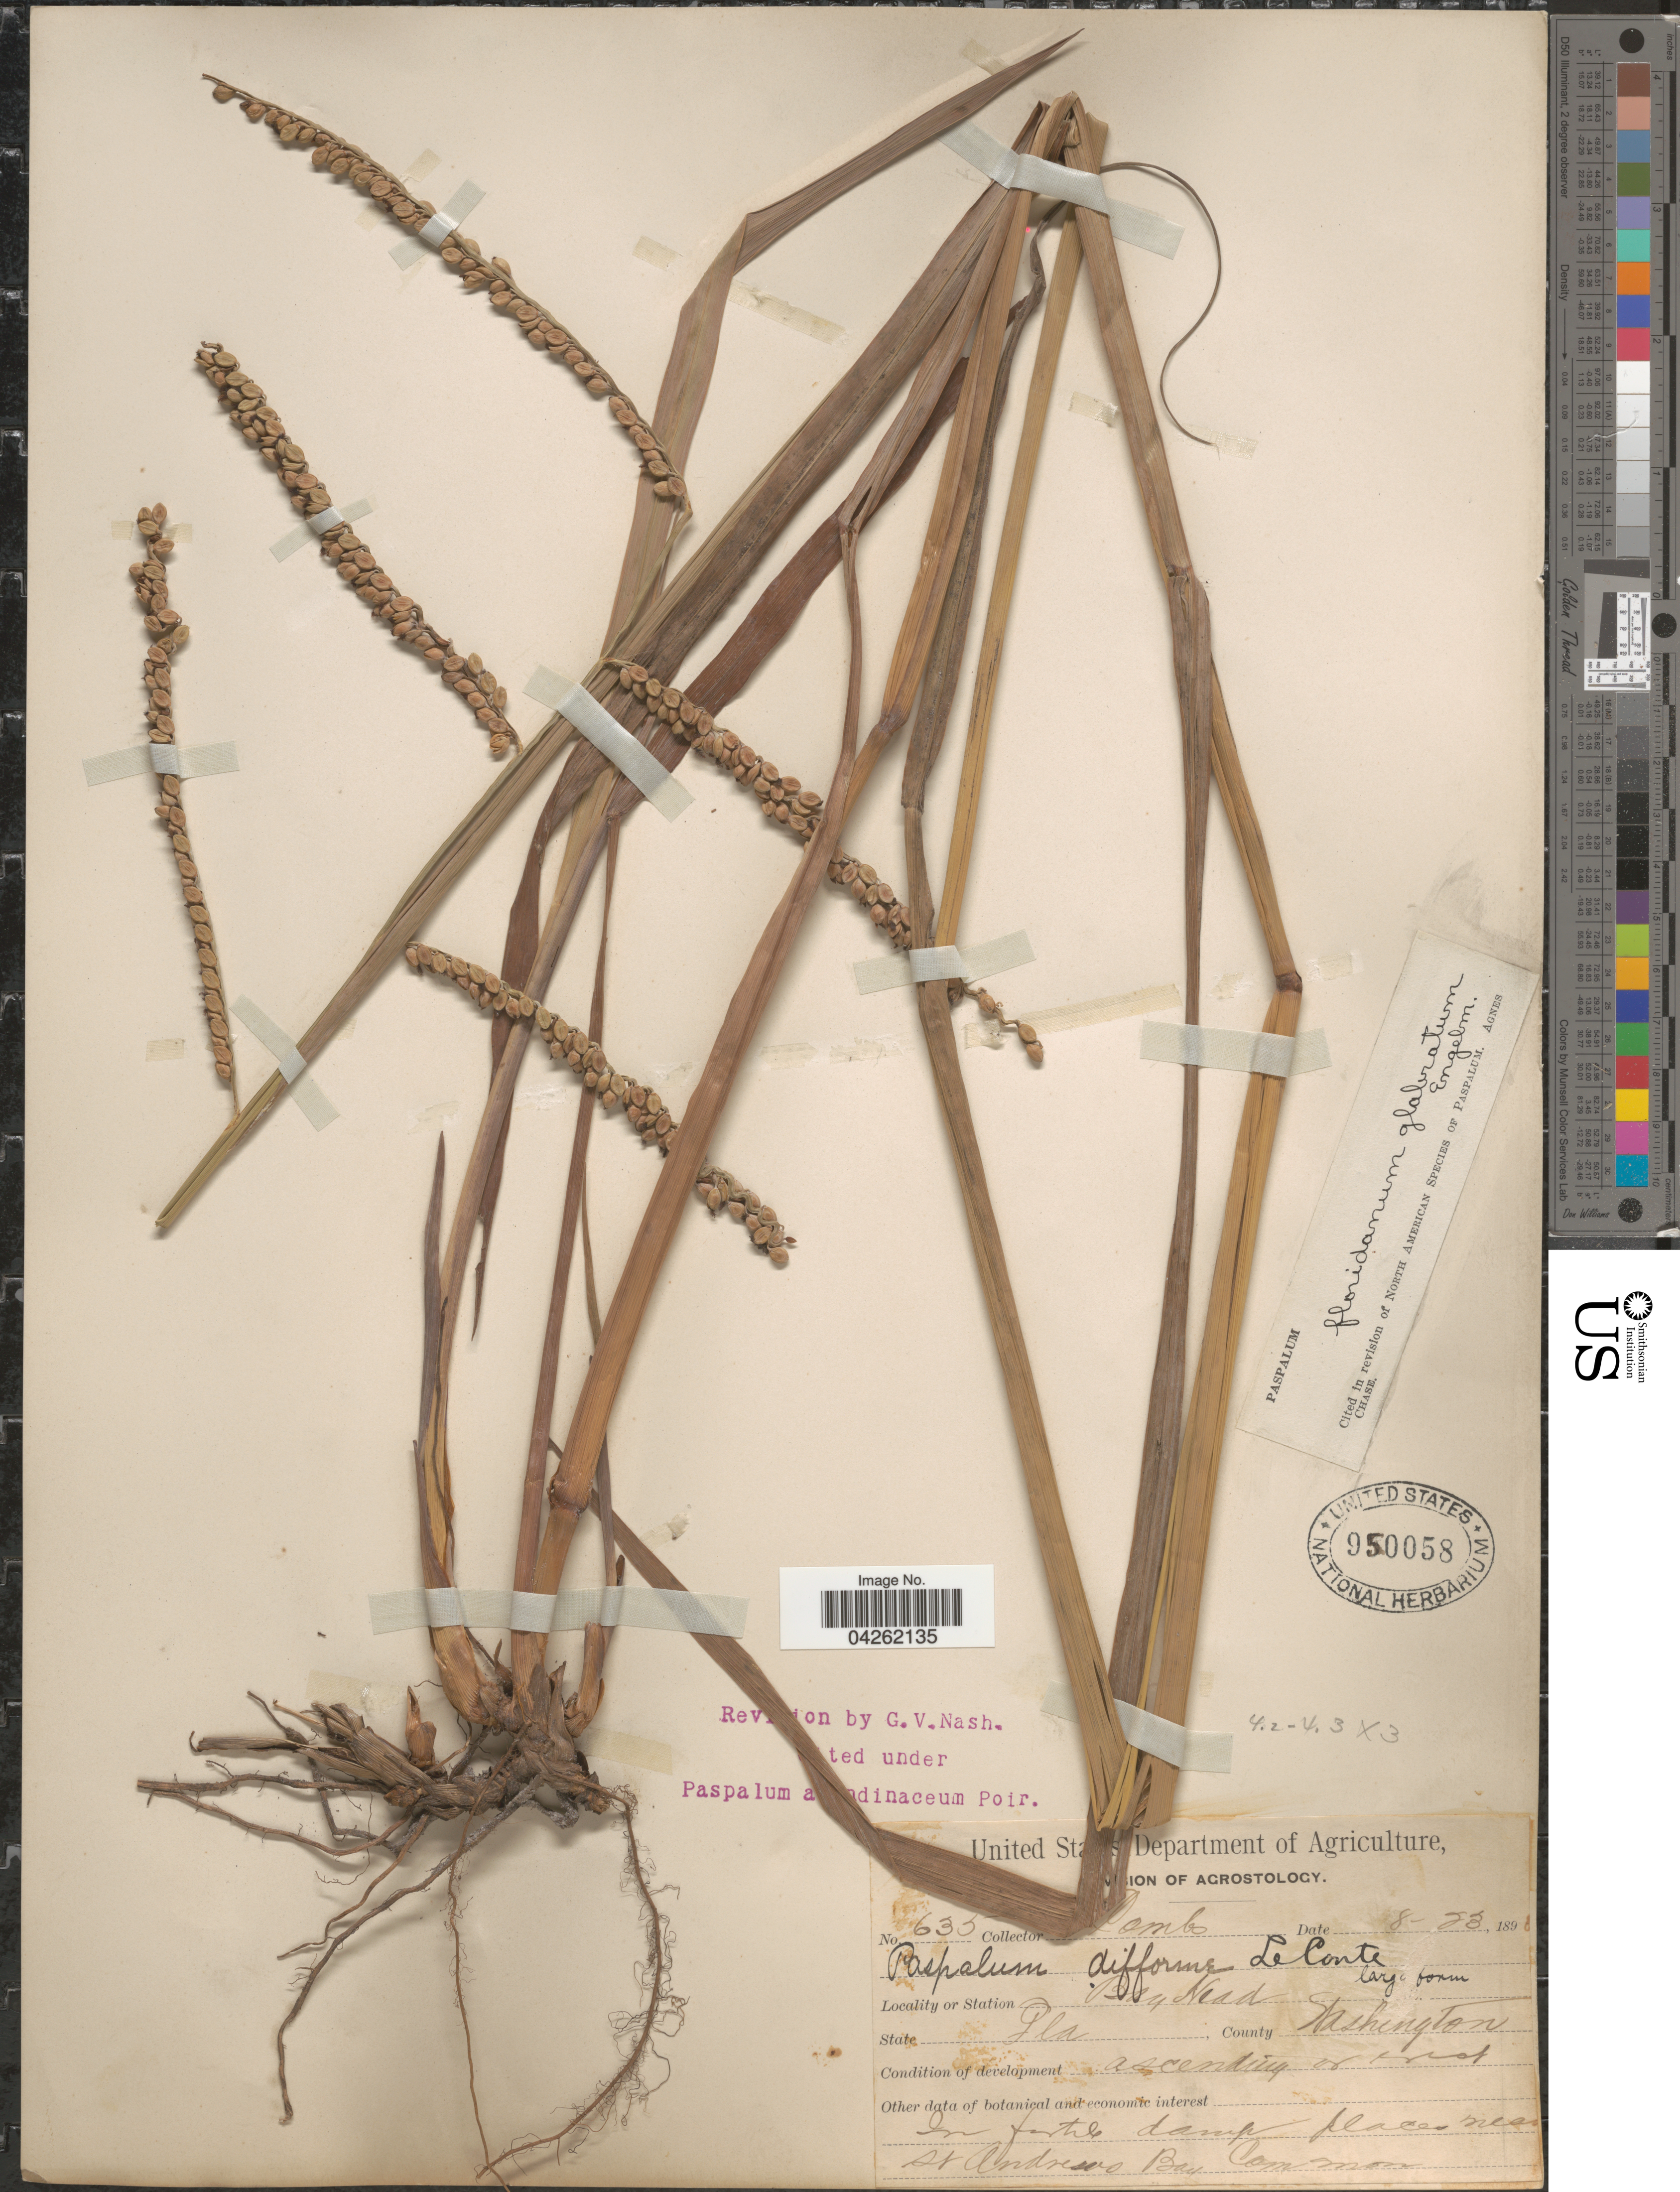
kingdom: Plantae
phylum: Tracheophyta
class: Liliopsida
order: Poales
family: Poaceae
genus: Paspalum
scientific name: Paspalum floridanum var. glabratum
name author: Engelm. ex Vasey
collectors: -. Combs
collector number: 635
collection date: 1898-08-23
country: United States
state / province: Florida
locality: Station Bay Head. County Washington.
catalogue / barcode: US 950058